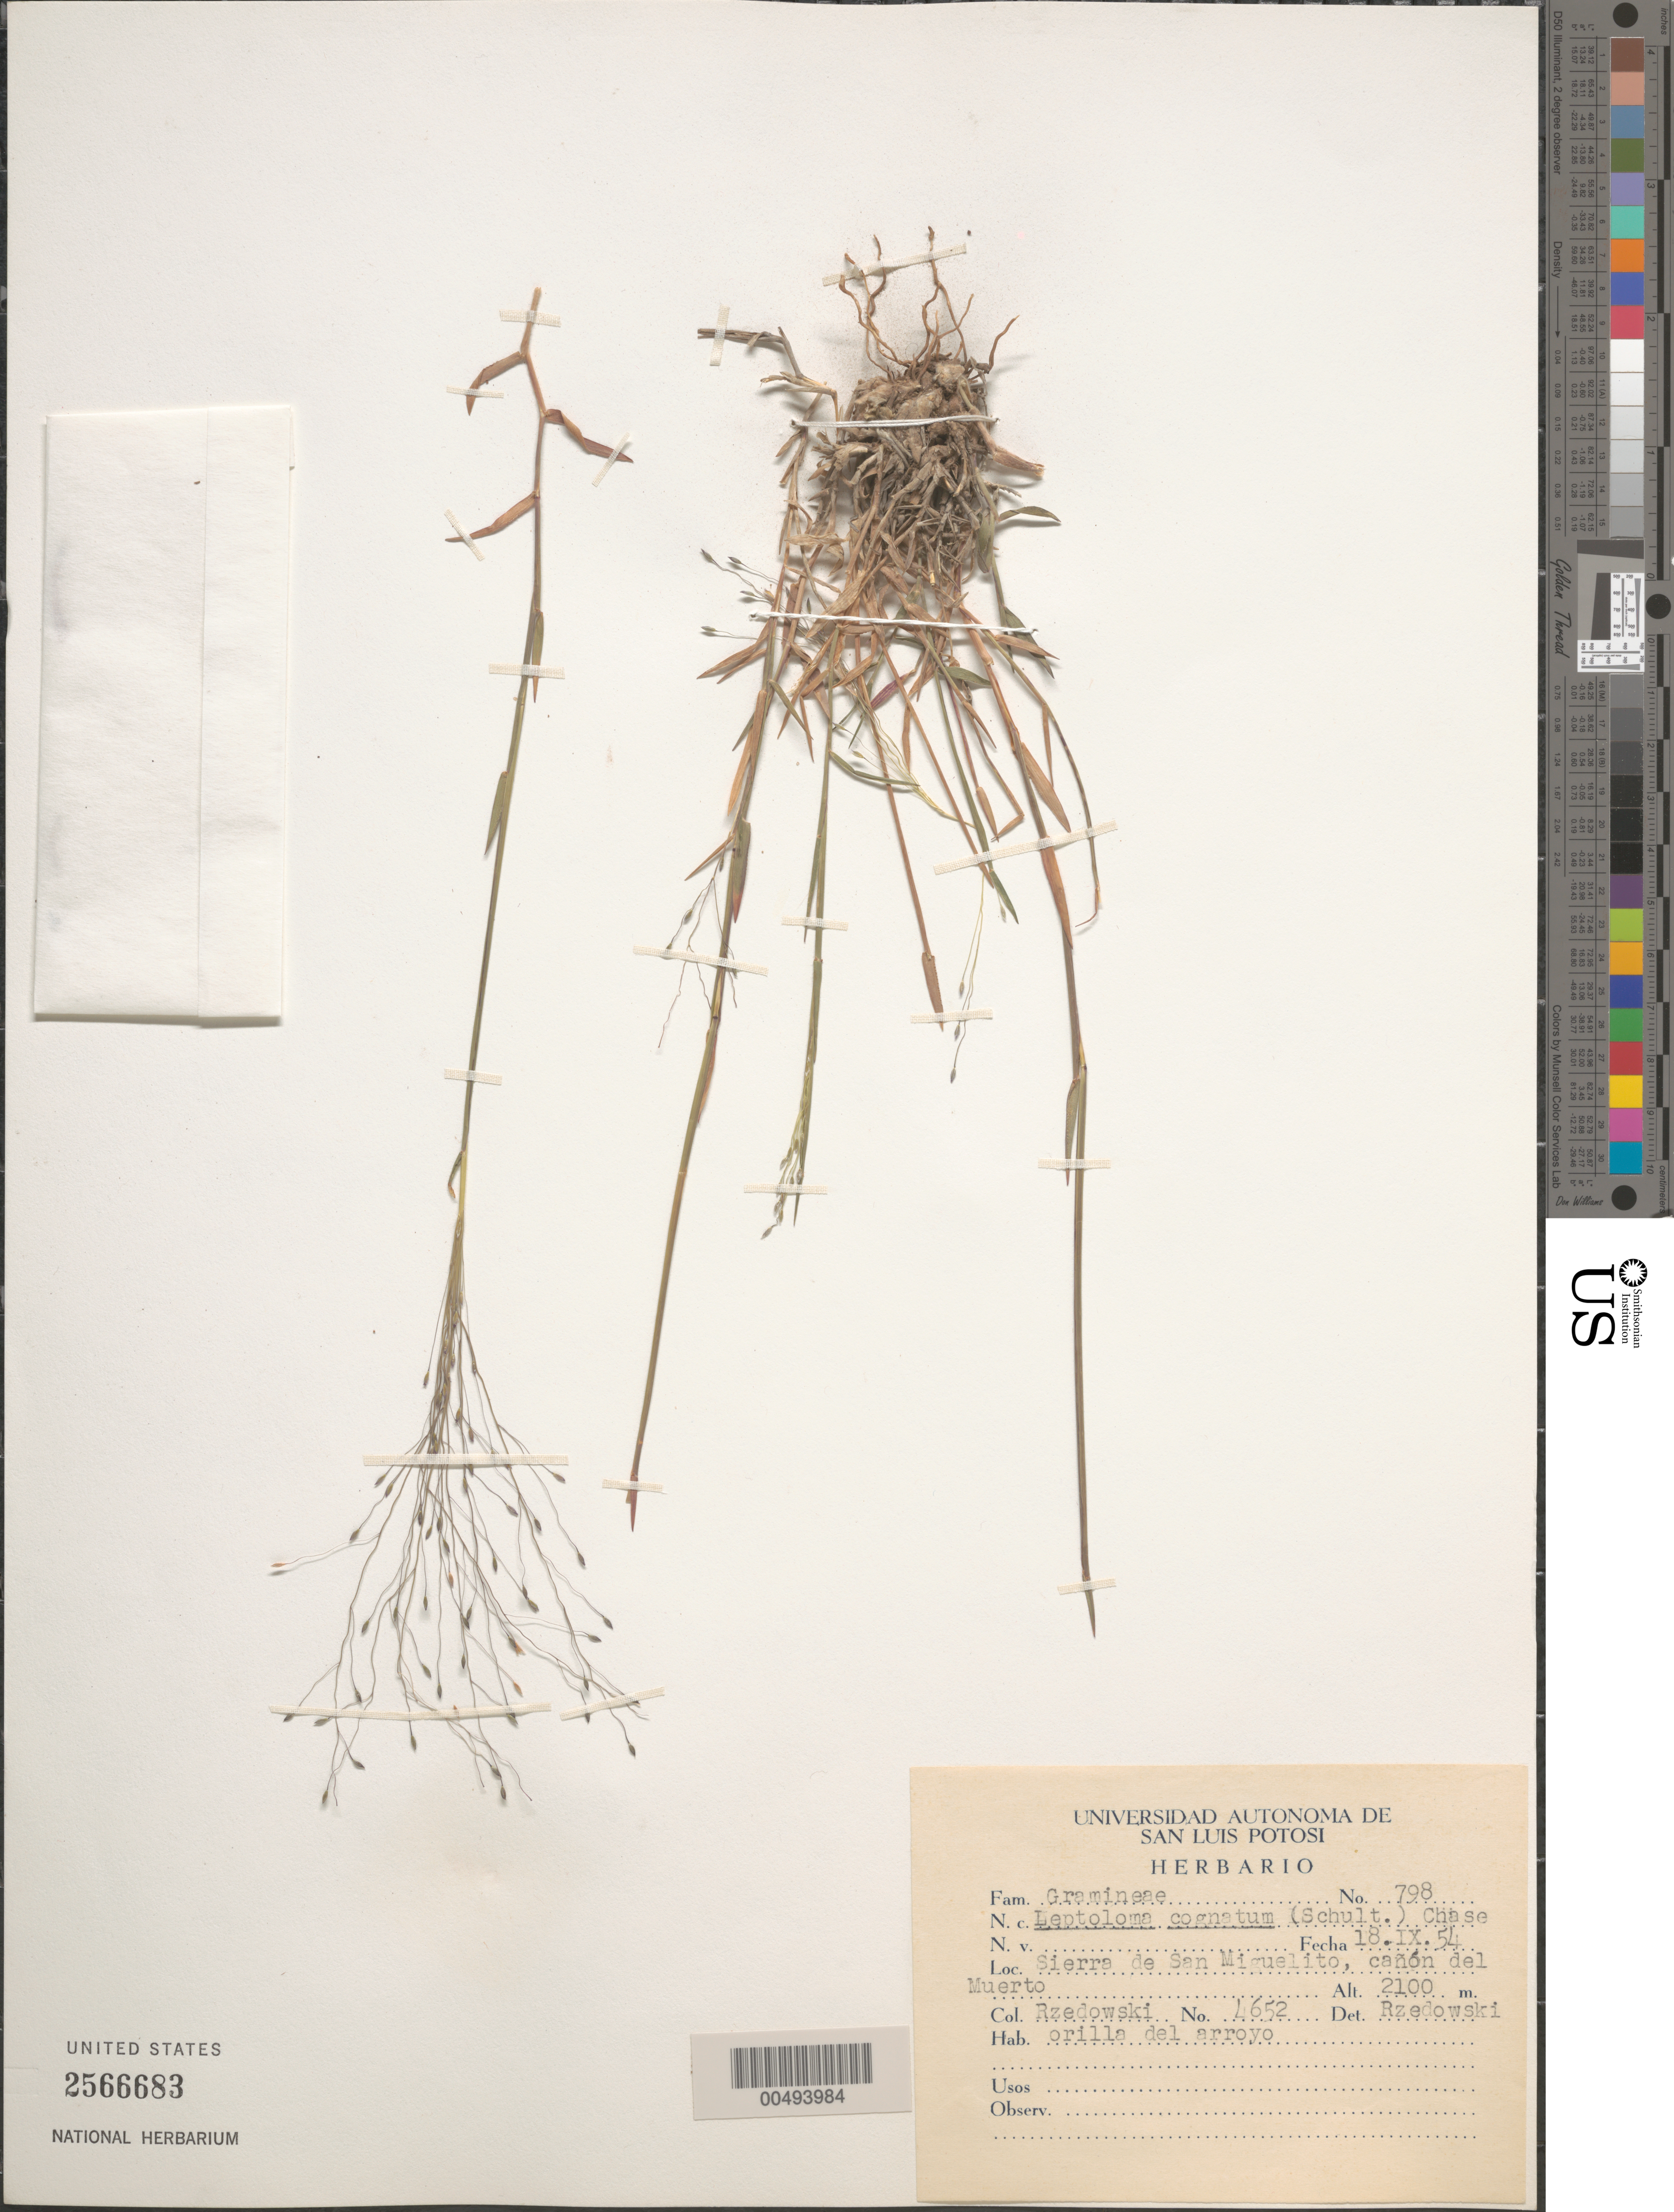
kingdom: Plantae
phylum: Tracheophyta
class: Liliopsida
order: Poales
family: Poaceae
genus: Leptoloma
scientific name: Leptoloma cognatum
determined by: Rzedwoski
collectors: J. Rzedowski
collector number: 4652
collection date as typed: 18 Sep 1954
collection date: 1954-09-18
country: Mexico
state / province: San Luis Potosi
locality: Sierra de San Miguelito, ca¤¢n del Muerto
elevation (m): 2100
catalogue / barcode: US 2566683